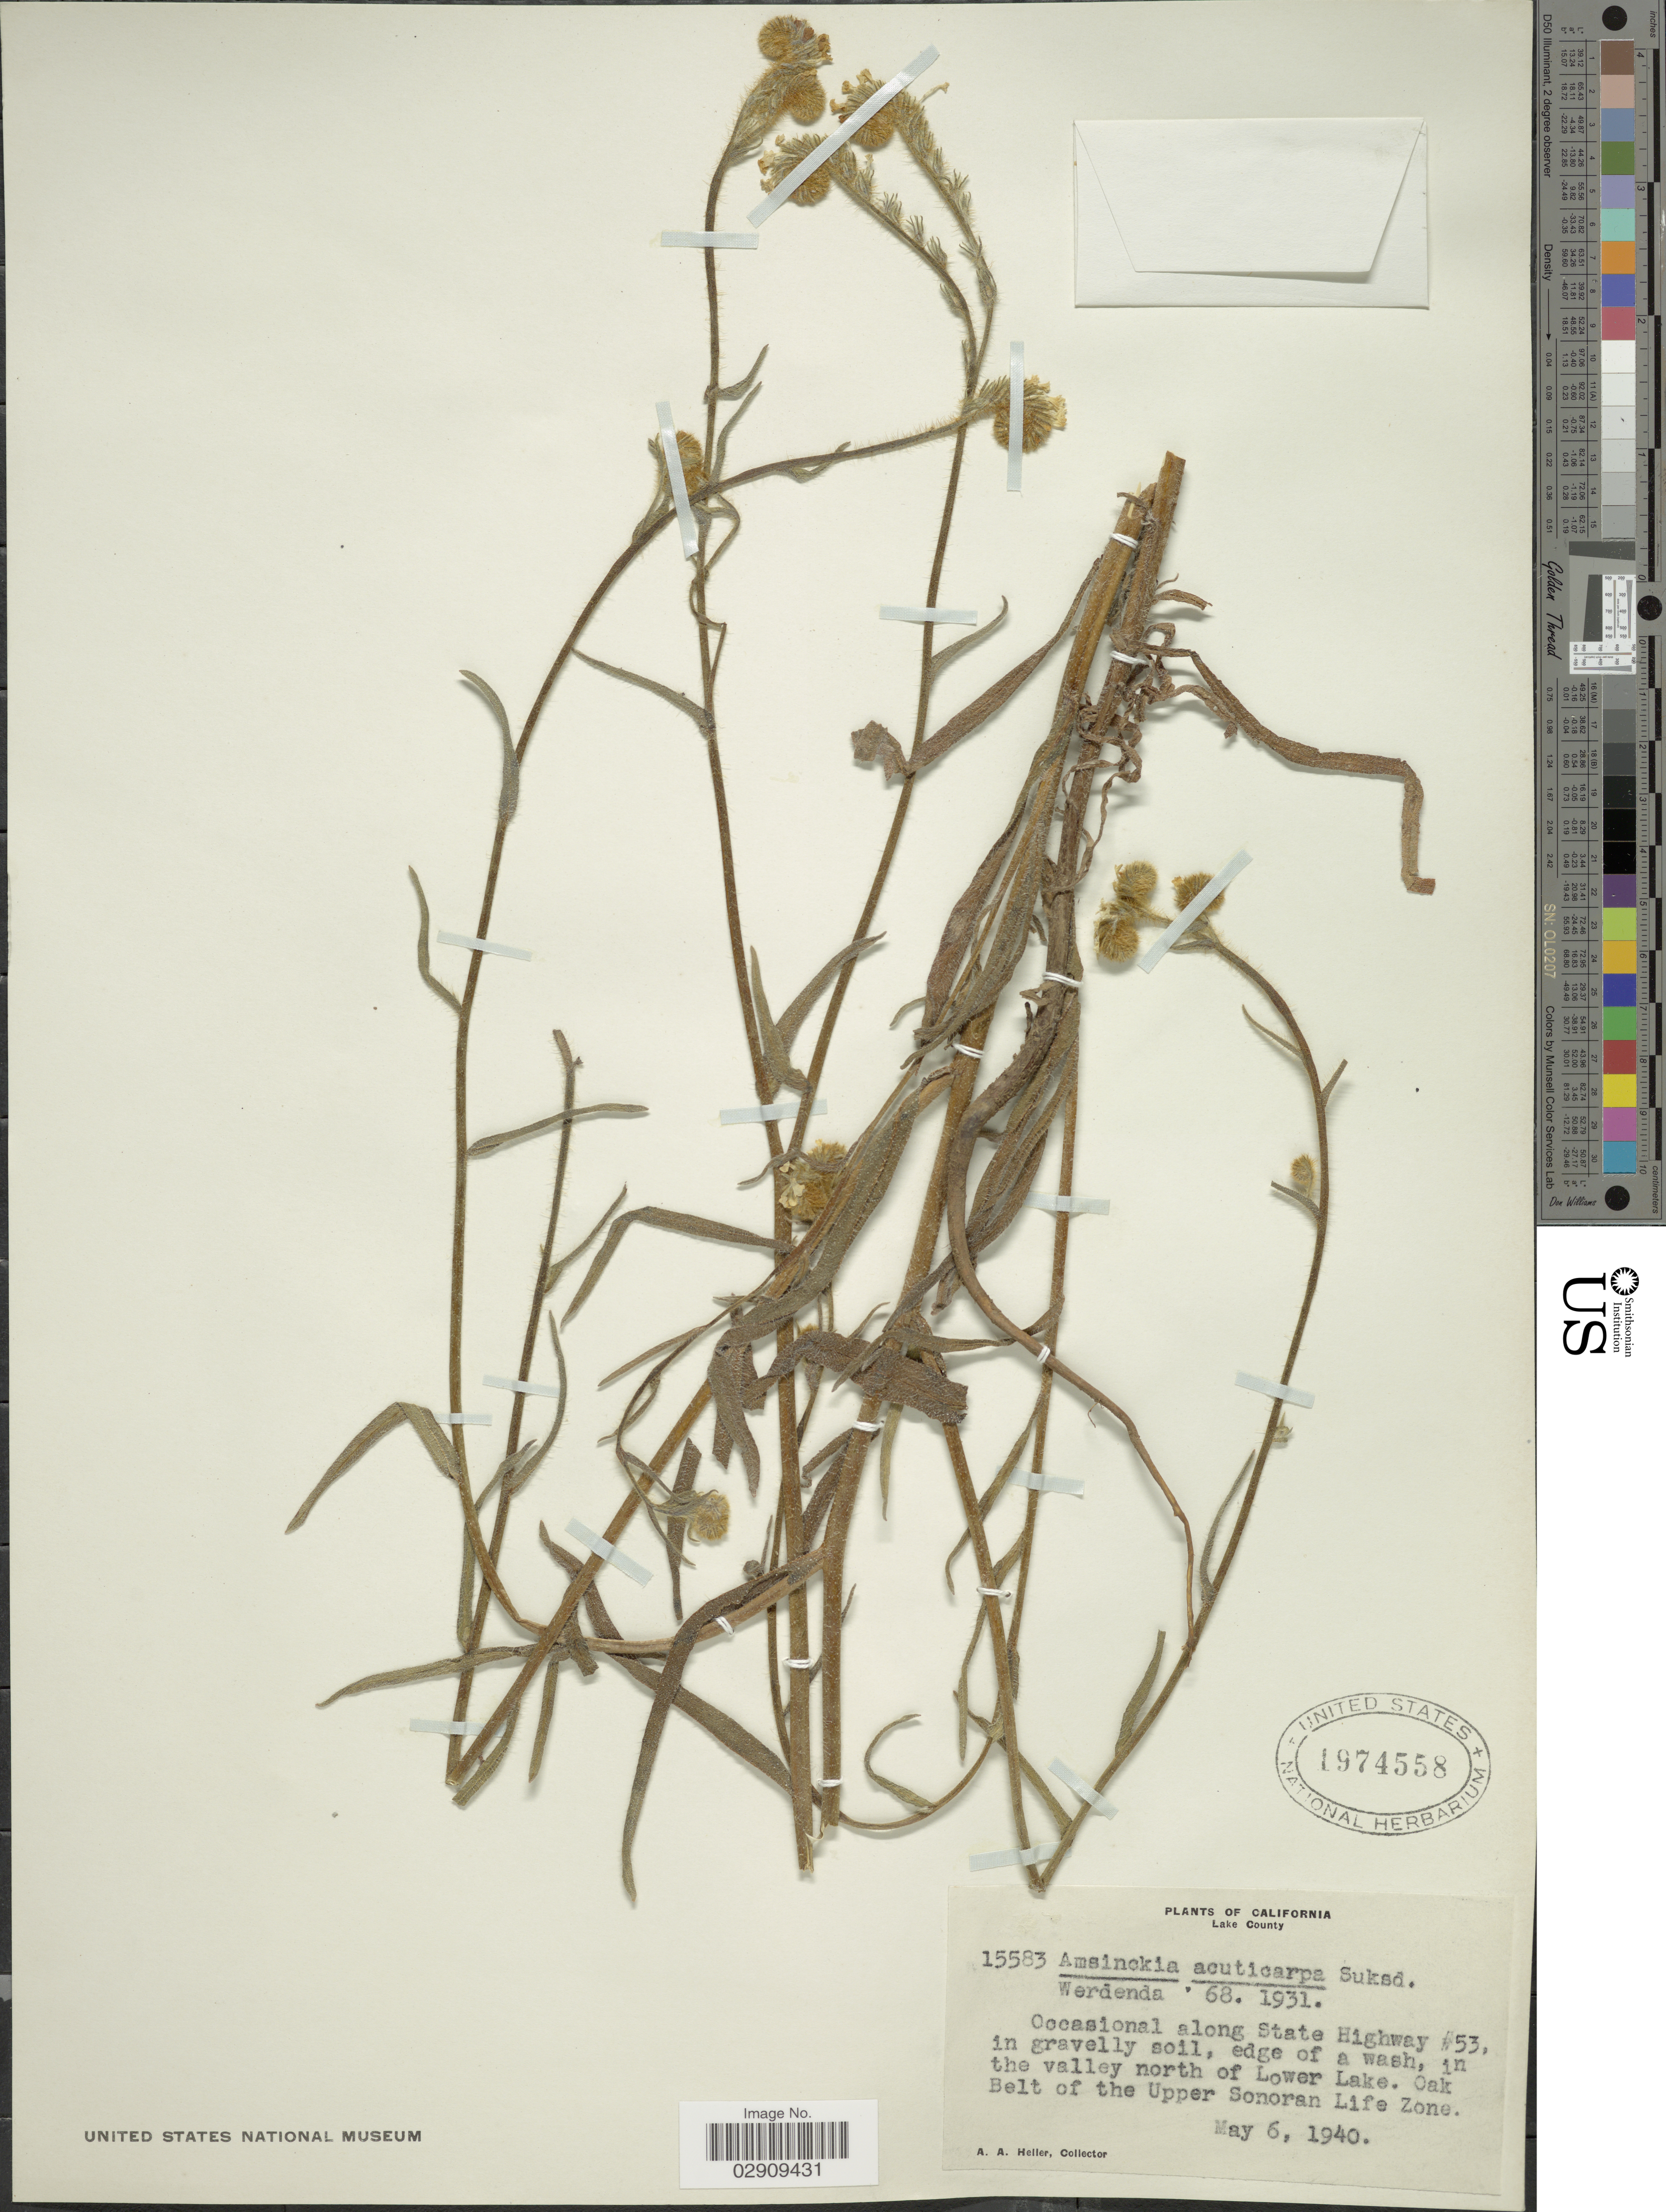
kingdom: Plantae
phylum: Tracheophyta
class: Magnoliopsida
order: Boraginales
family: Boraginaceae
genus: Amsinckia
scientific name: Amsinckia menziesii var. intermedia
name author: (Fisch. & C.A. Mey.) Ganders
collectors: A. A. Heller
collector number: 15583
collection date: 1940-05-06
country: United States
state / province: California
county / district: Lake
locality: Lake County. Occasional along State Highway #53, in the valley north of Lower Lake. Oak Belt of the Upper Sonoran Life Zone.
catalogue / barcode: US 1974558